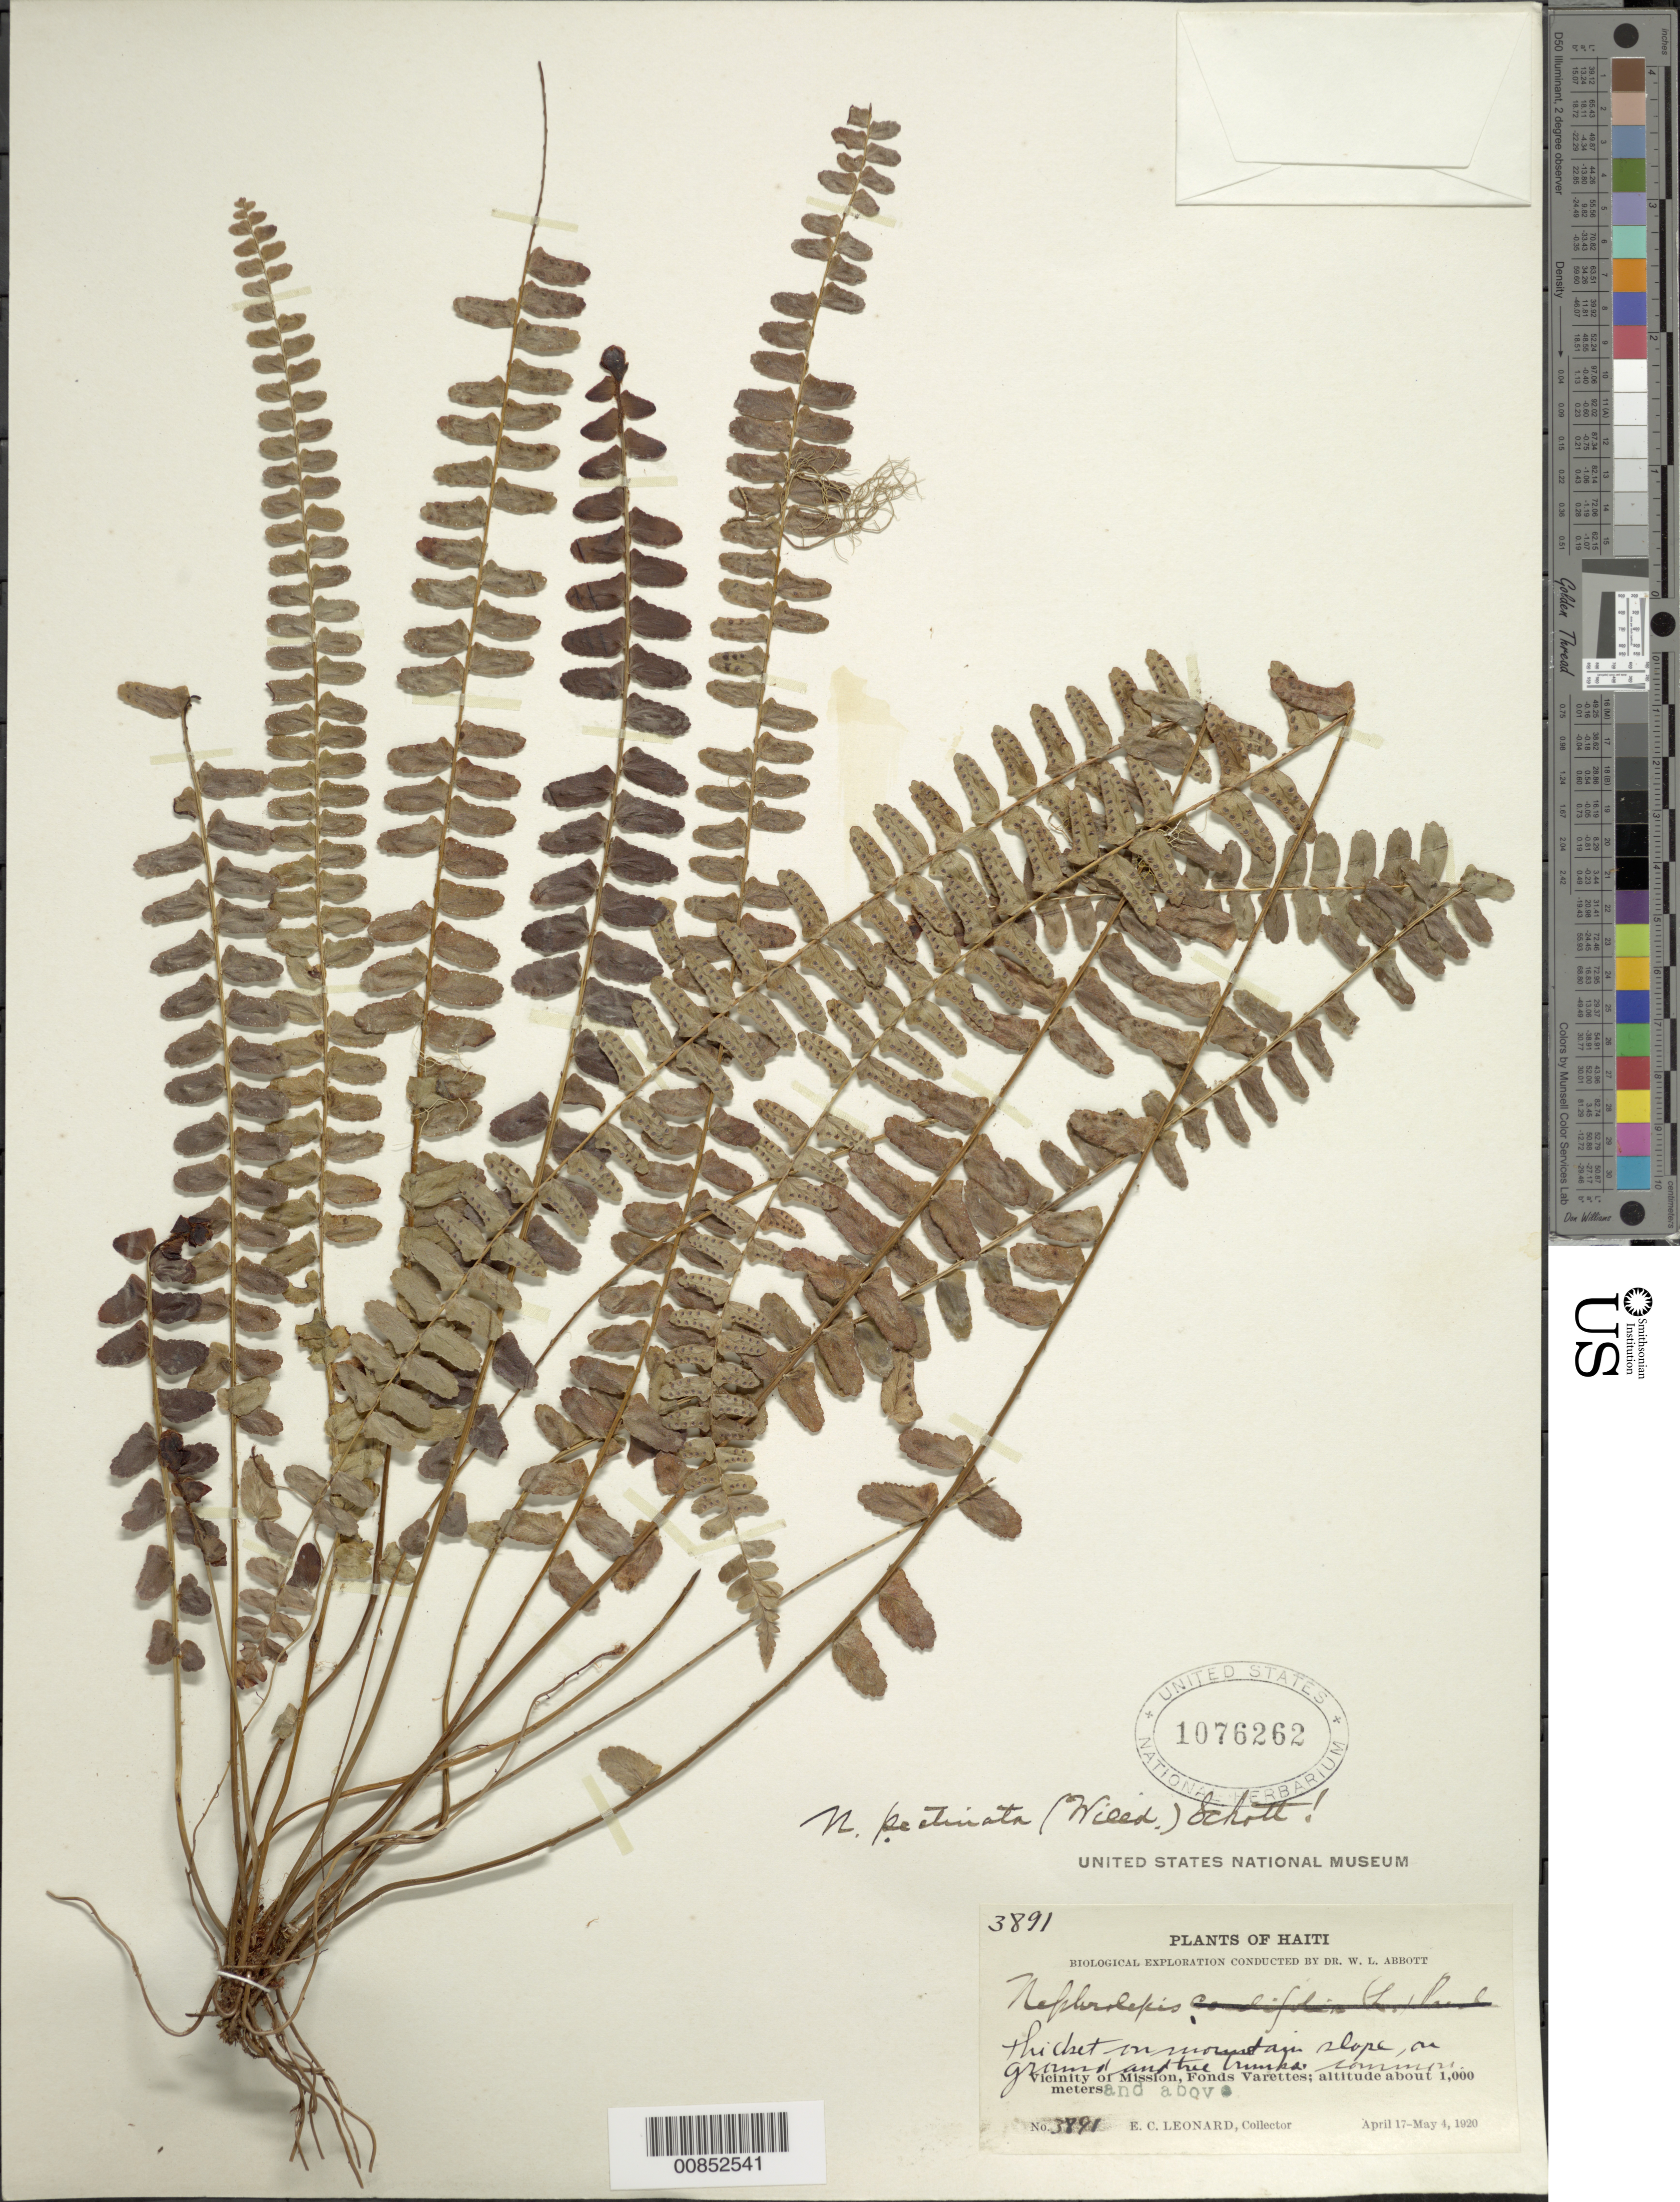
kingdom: Plantae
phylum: Tracheophyta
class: Polypodiopsida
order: Polypodiales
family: Nephrolepidaceae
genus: Nephrolepis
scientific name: Nephrolepis pectinata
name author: (Willd.) Schott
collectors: E. C. Leonard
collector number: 3891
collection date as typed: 17 Apr 1920 to 04 May 1920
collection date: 1920-04-17/1920-05-04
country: Haiti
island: Hispaniola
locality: Fonds Varettes, vicinity of Mission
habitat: Thicket on mountain slope, on ground and tree trunks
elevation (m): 1000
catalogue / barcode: US 1076262